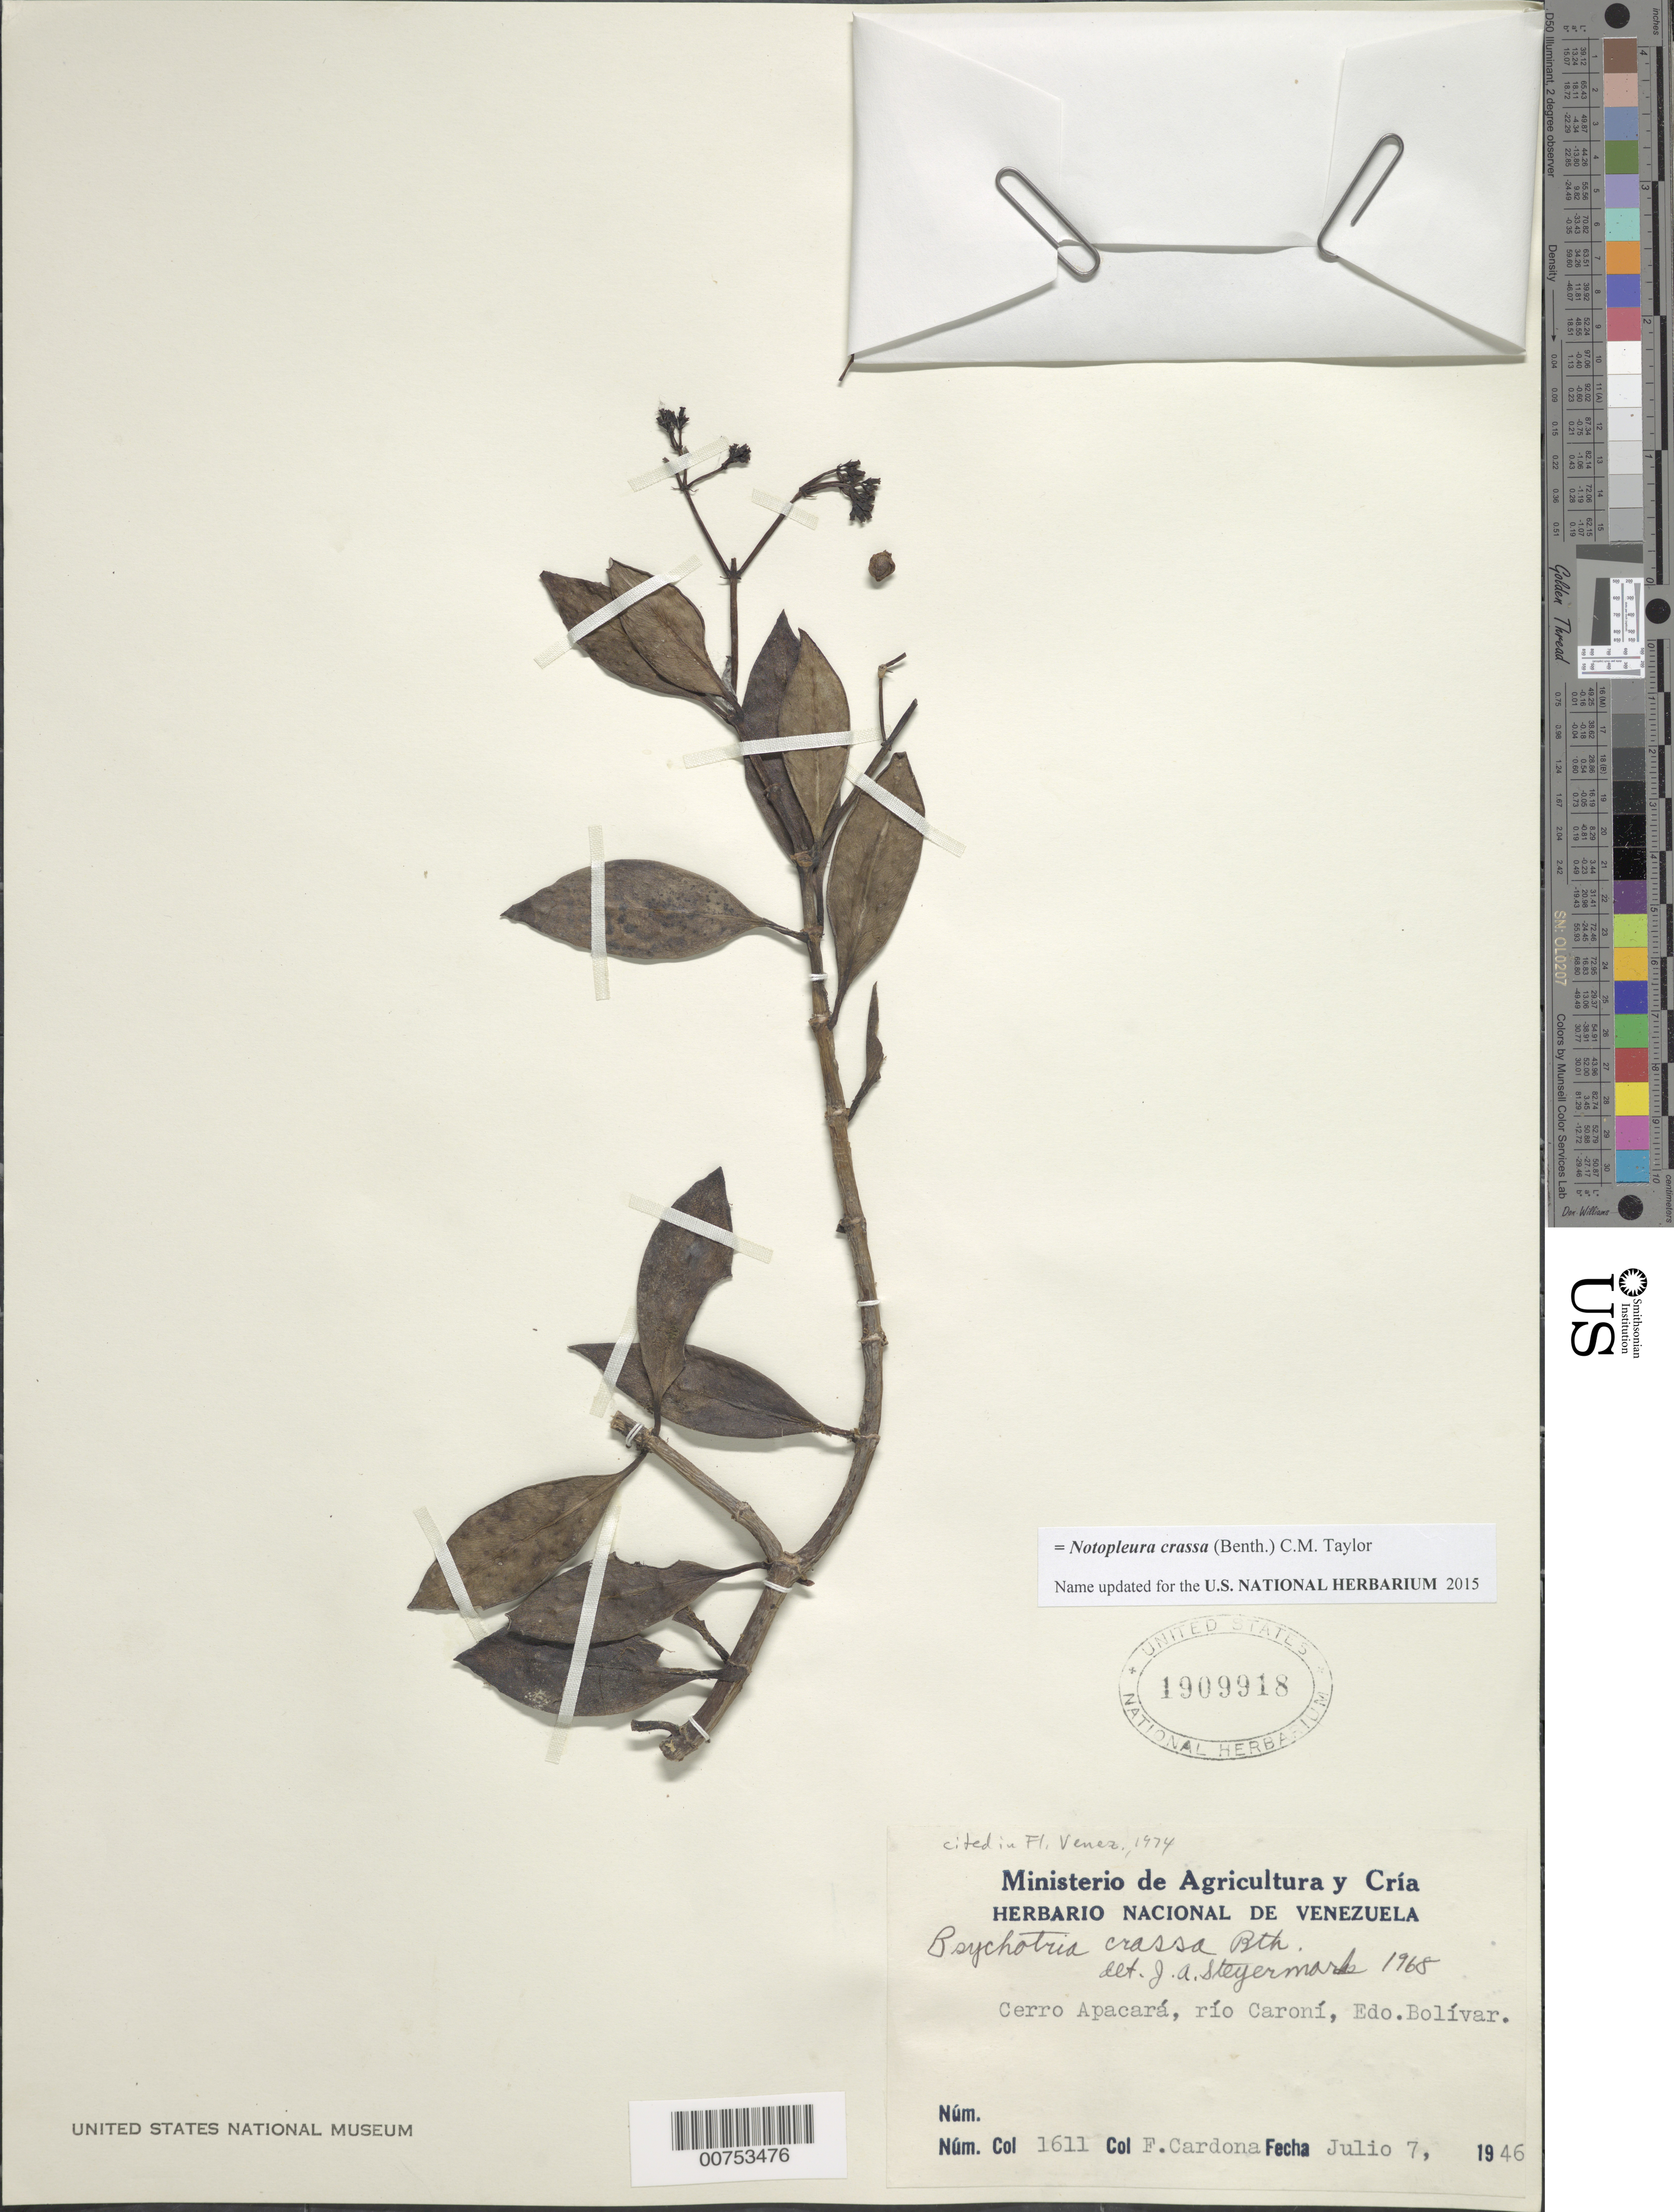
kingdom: Plantae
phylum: Tracheophyta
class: Magnoliopsida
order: Gentianales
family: Rubiaceae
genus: Psychotria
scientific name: Psychotria crassa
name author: Benth.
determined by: Steyermark, Julian A., (VEN)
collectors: F. Cardona Puig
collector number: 1611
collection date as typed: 7-Jul-46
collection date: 1946-07-07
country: Venezuela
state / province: Bolívar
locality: Río Caroní, Cerro Apacará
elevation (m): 2000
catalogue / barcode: US 1909918